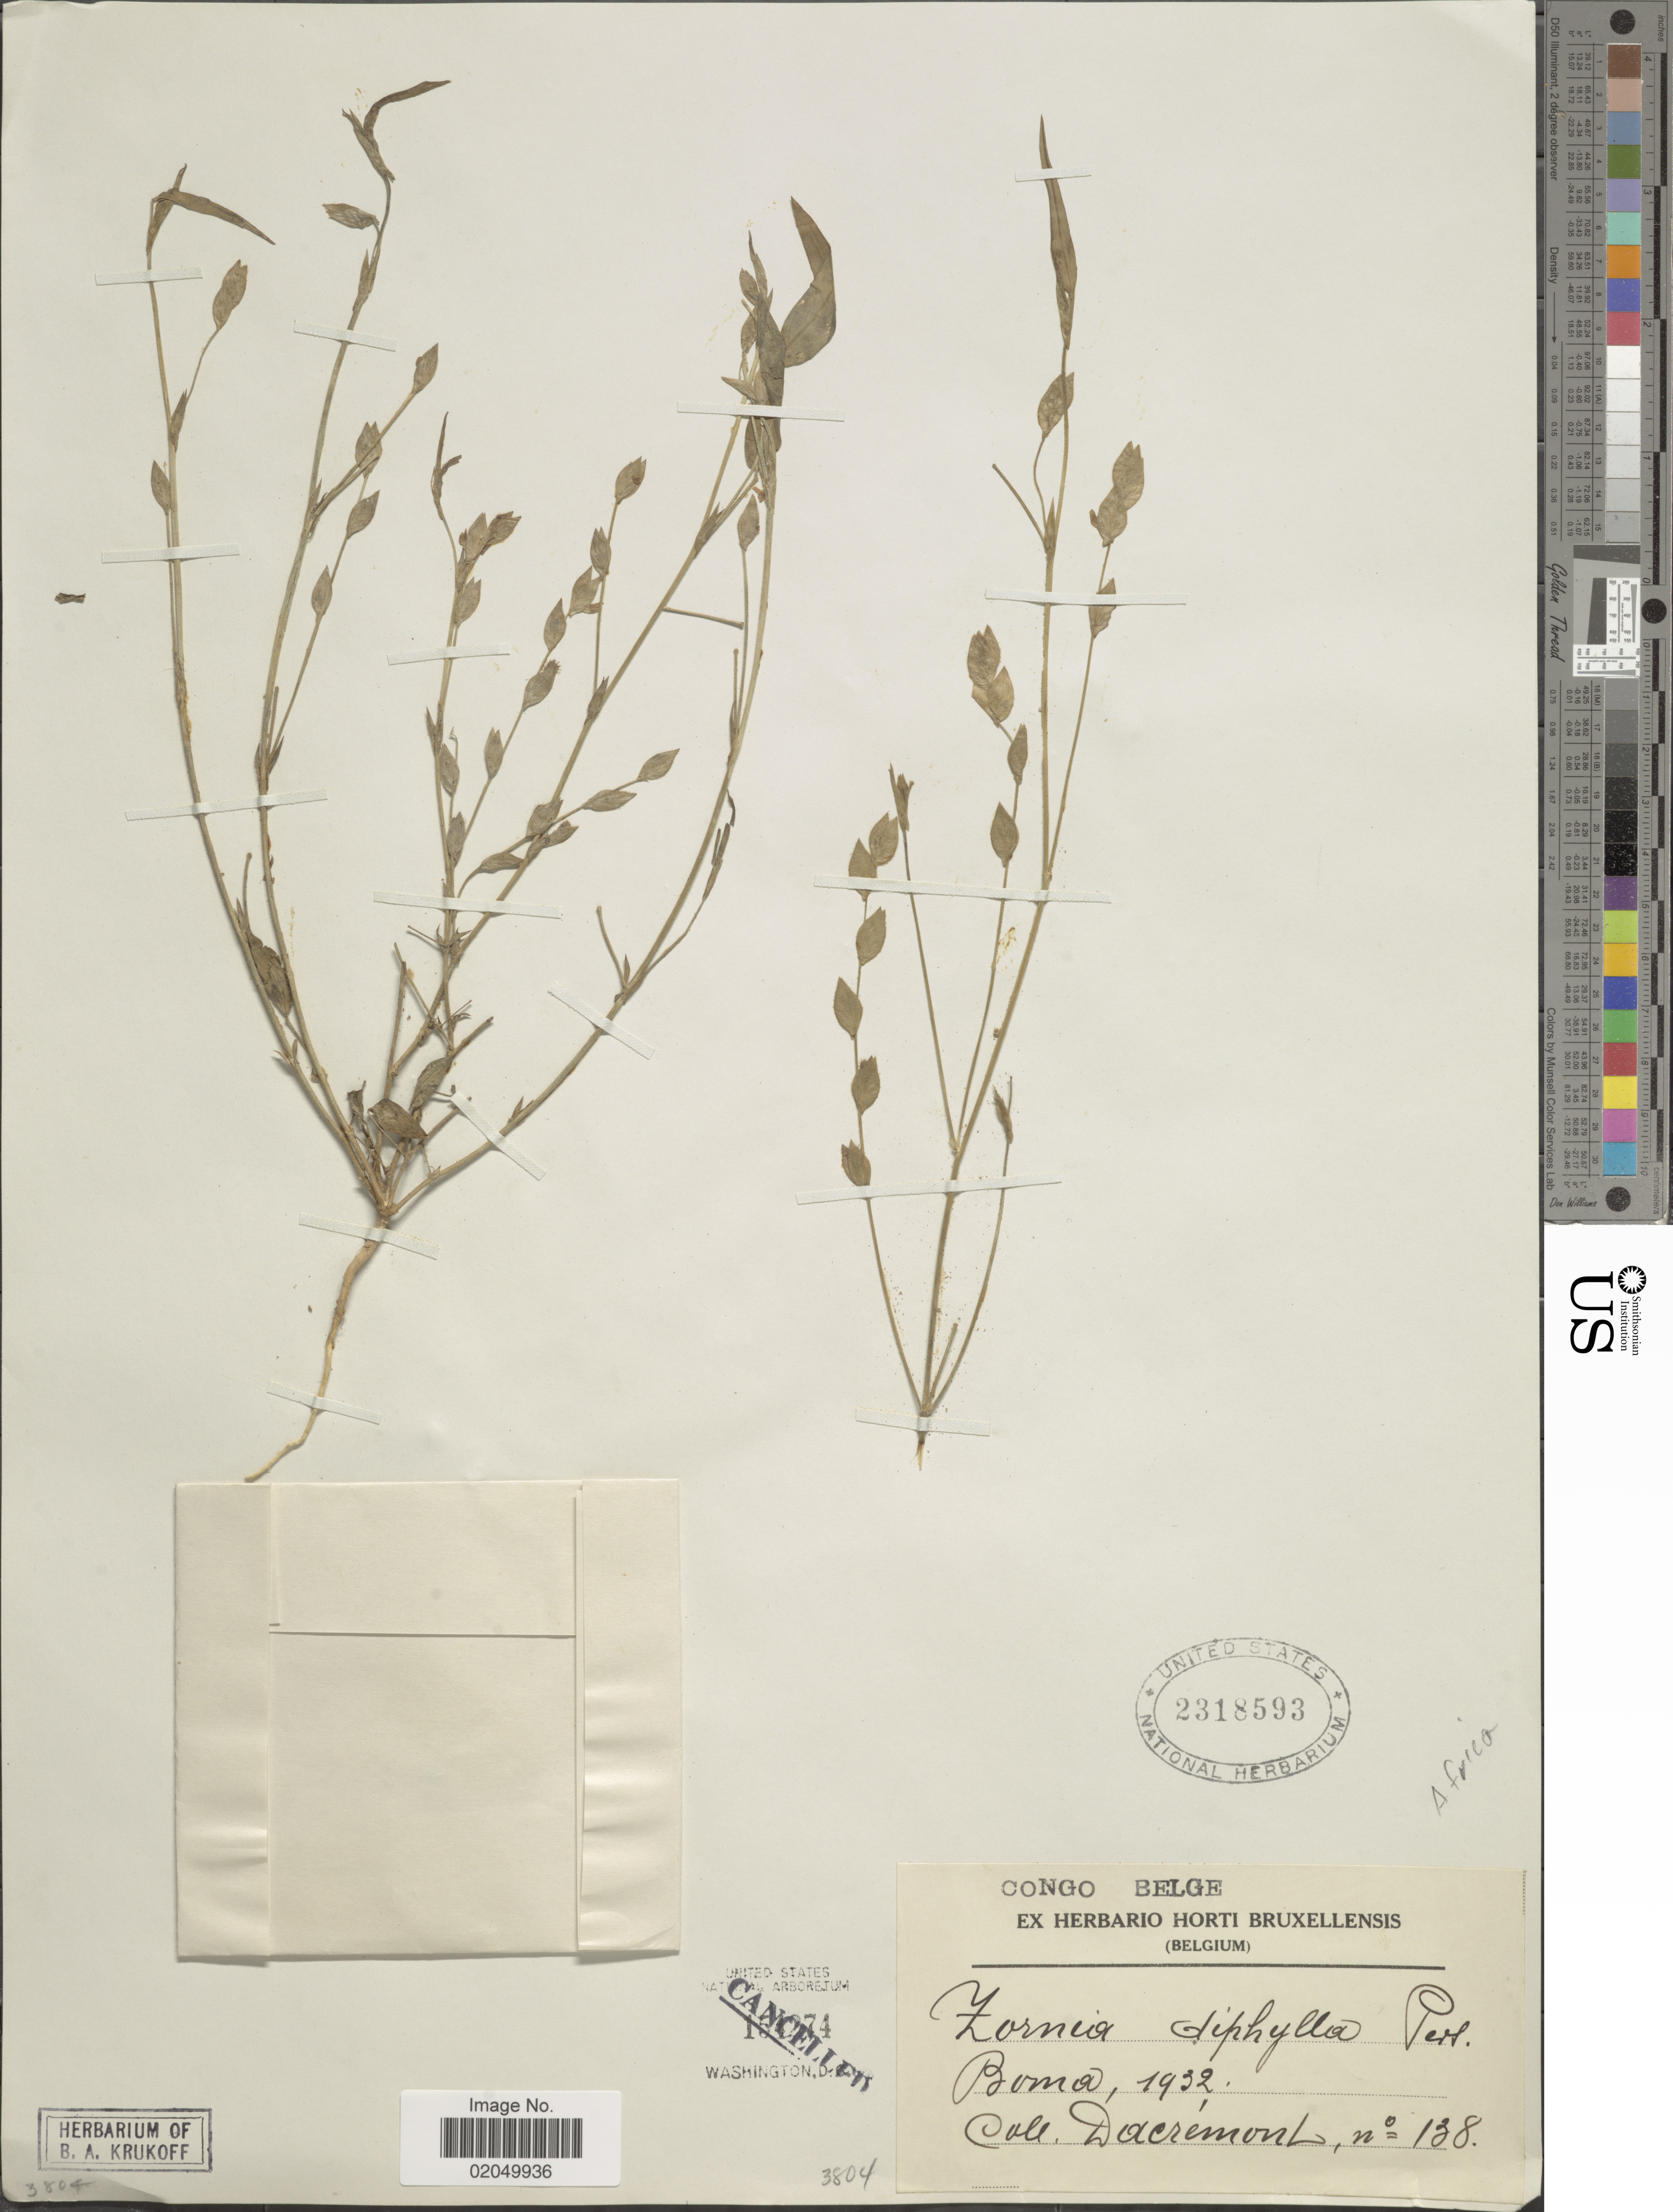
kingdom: Plantae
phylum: Tracheophyta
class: Magnoliopsida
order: Fabales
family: Fabaceae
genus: Zornia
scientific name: Zornia diphylla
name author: (L.) Pers.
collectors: -. Dacremont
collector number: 138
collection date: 1932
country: Congo, Democratic Republic of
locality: Congo Belge, Boma.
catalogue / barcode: US 2318593